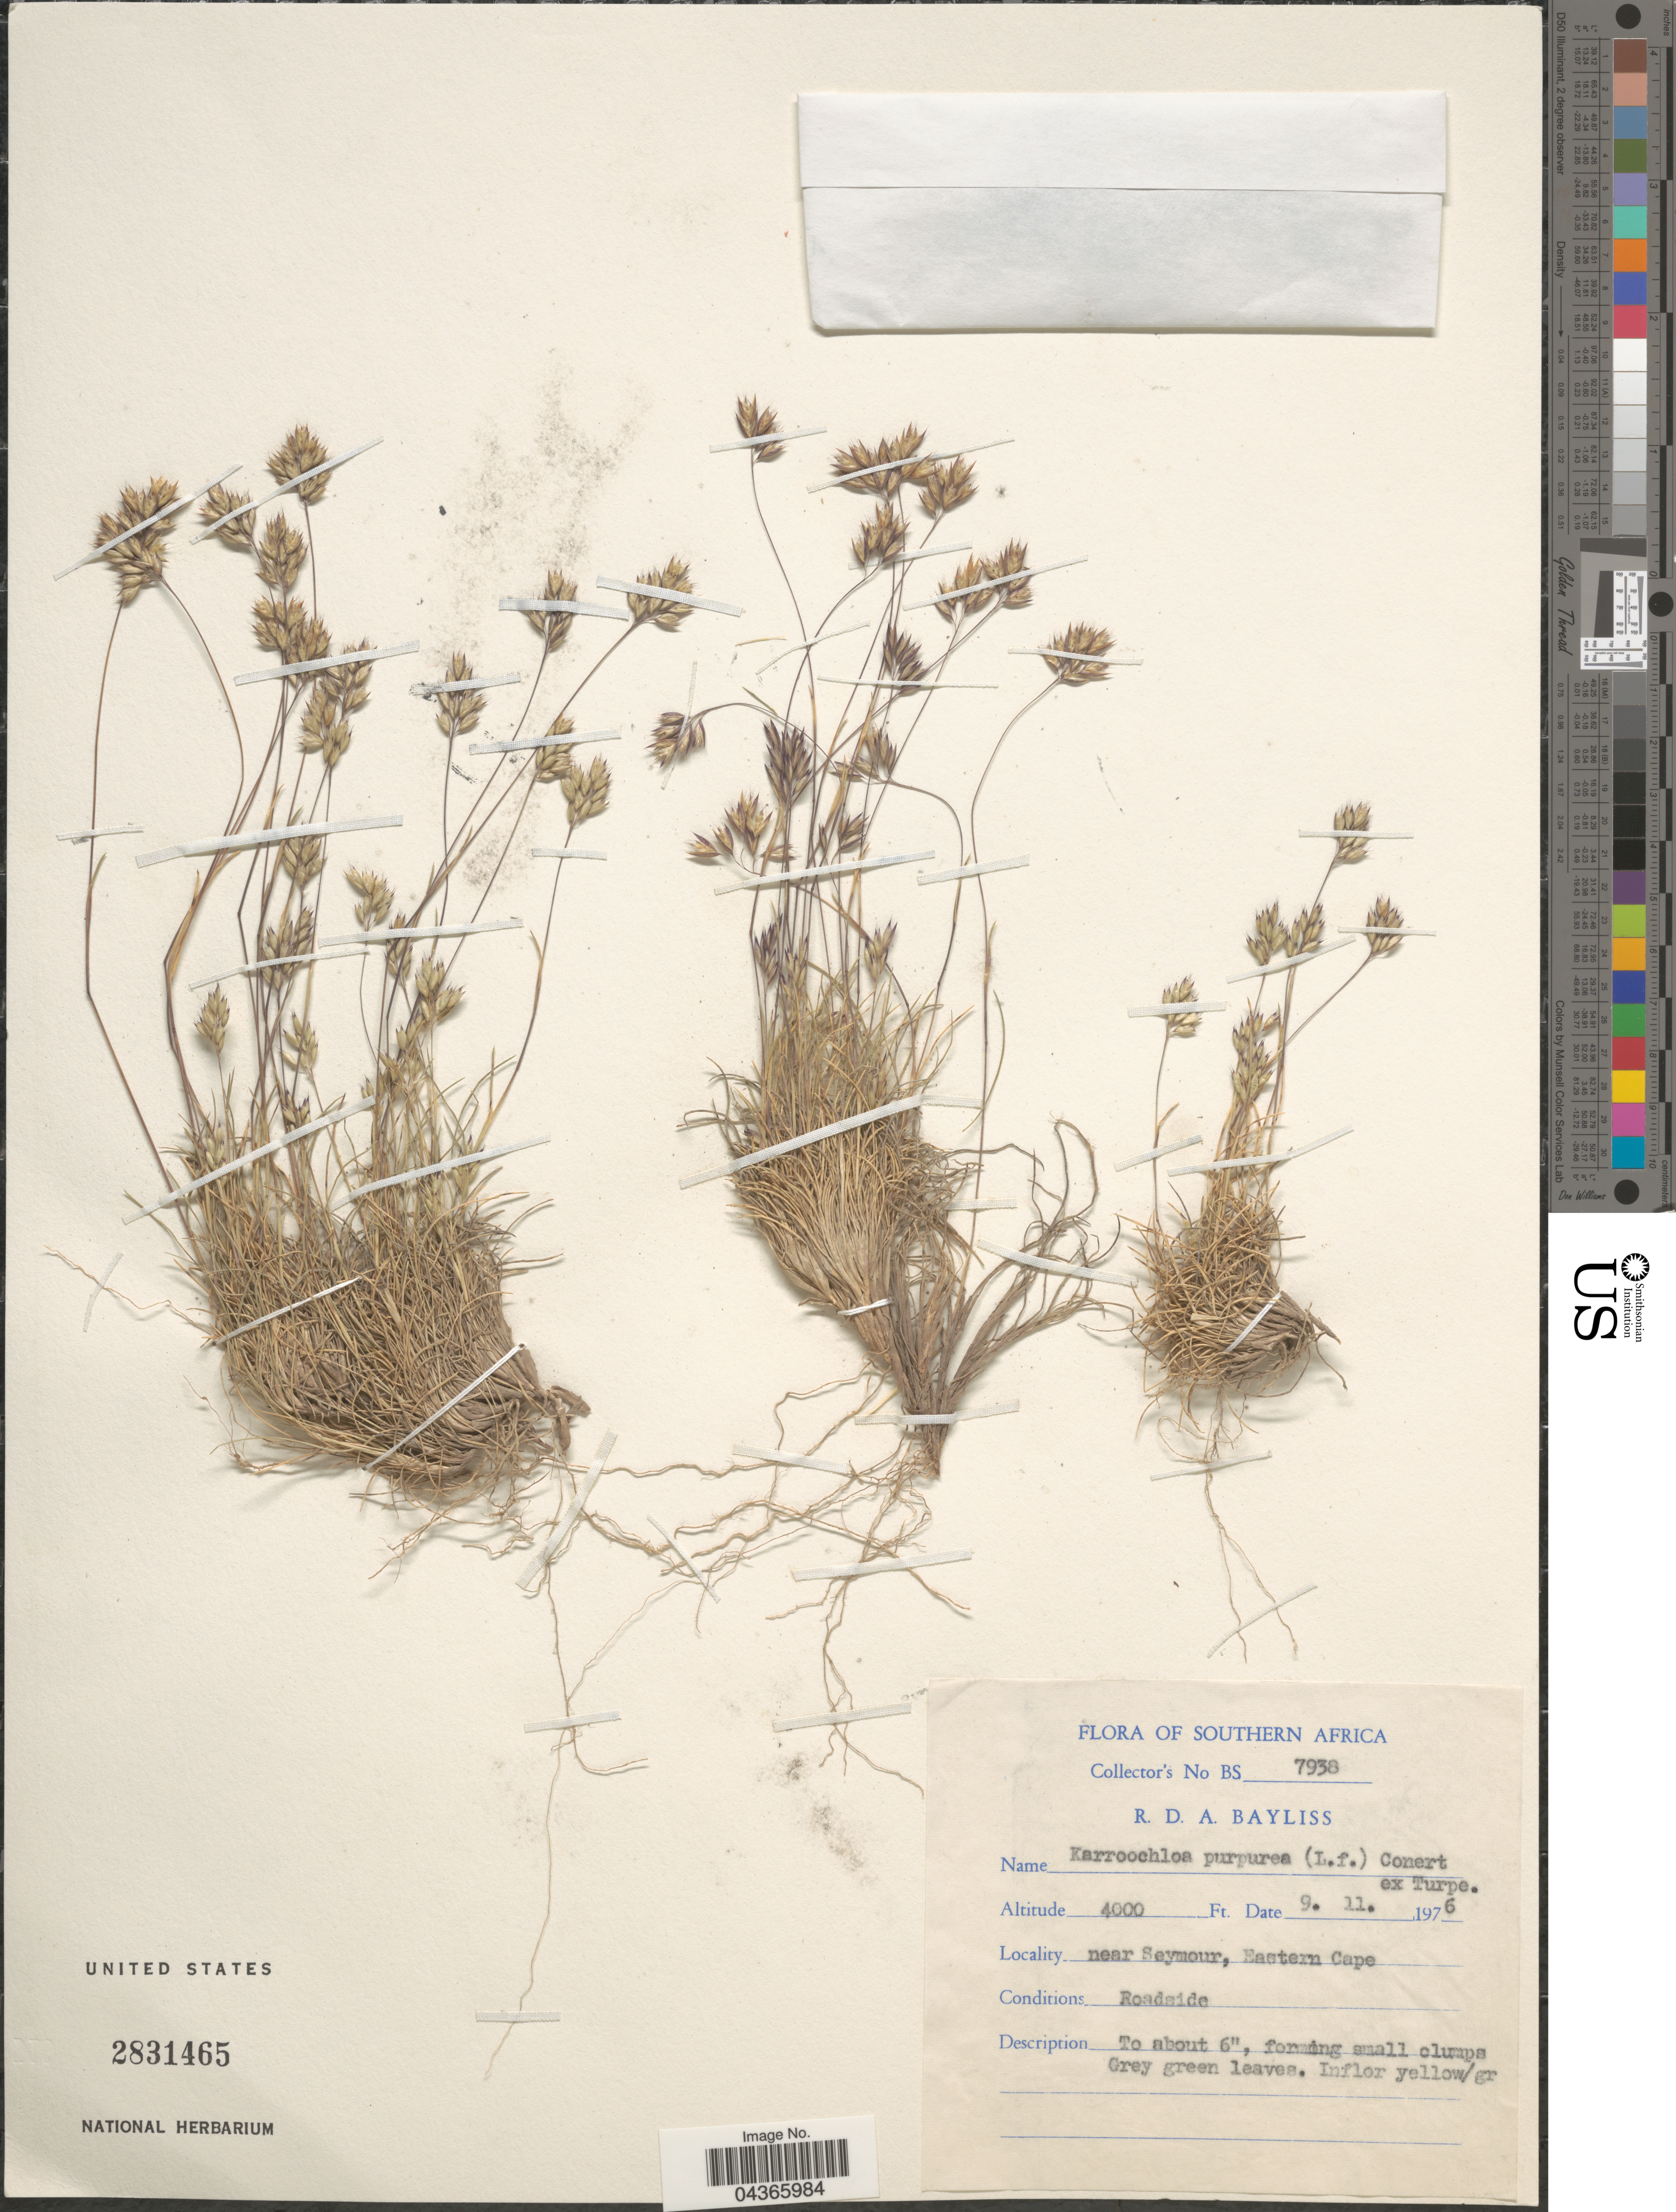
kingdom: Plantae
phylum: Tracheophyta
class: Liliopsida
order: Poales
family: Poaceae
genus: Tribolium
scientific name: Tribolium purpureum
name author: (L. f.) Verboom & H.P. Linder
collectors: R. Bayliss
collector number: BS7938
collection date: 1976-11-09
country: South Africa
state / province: Eastern Cape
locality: Southern Africa. Near Seymour.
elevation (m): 1219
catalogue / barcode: US 2831465